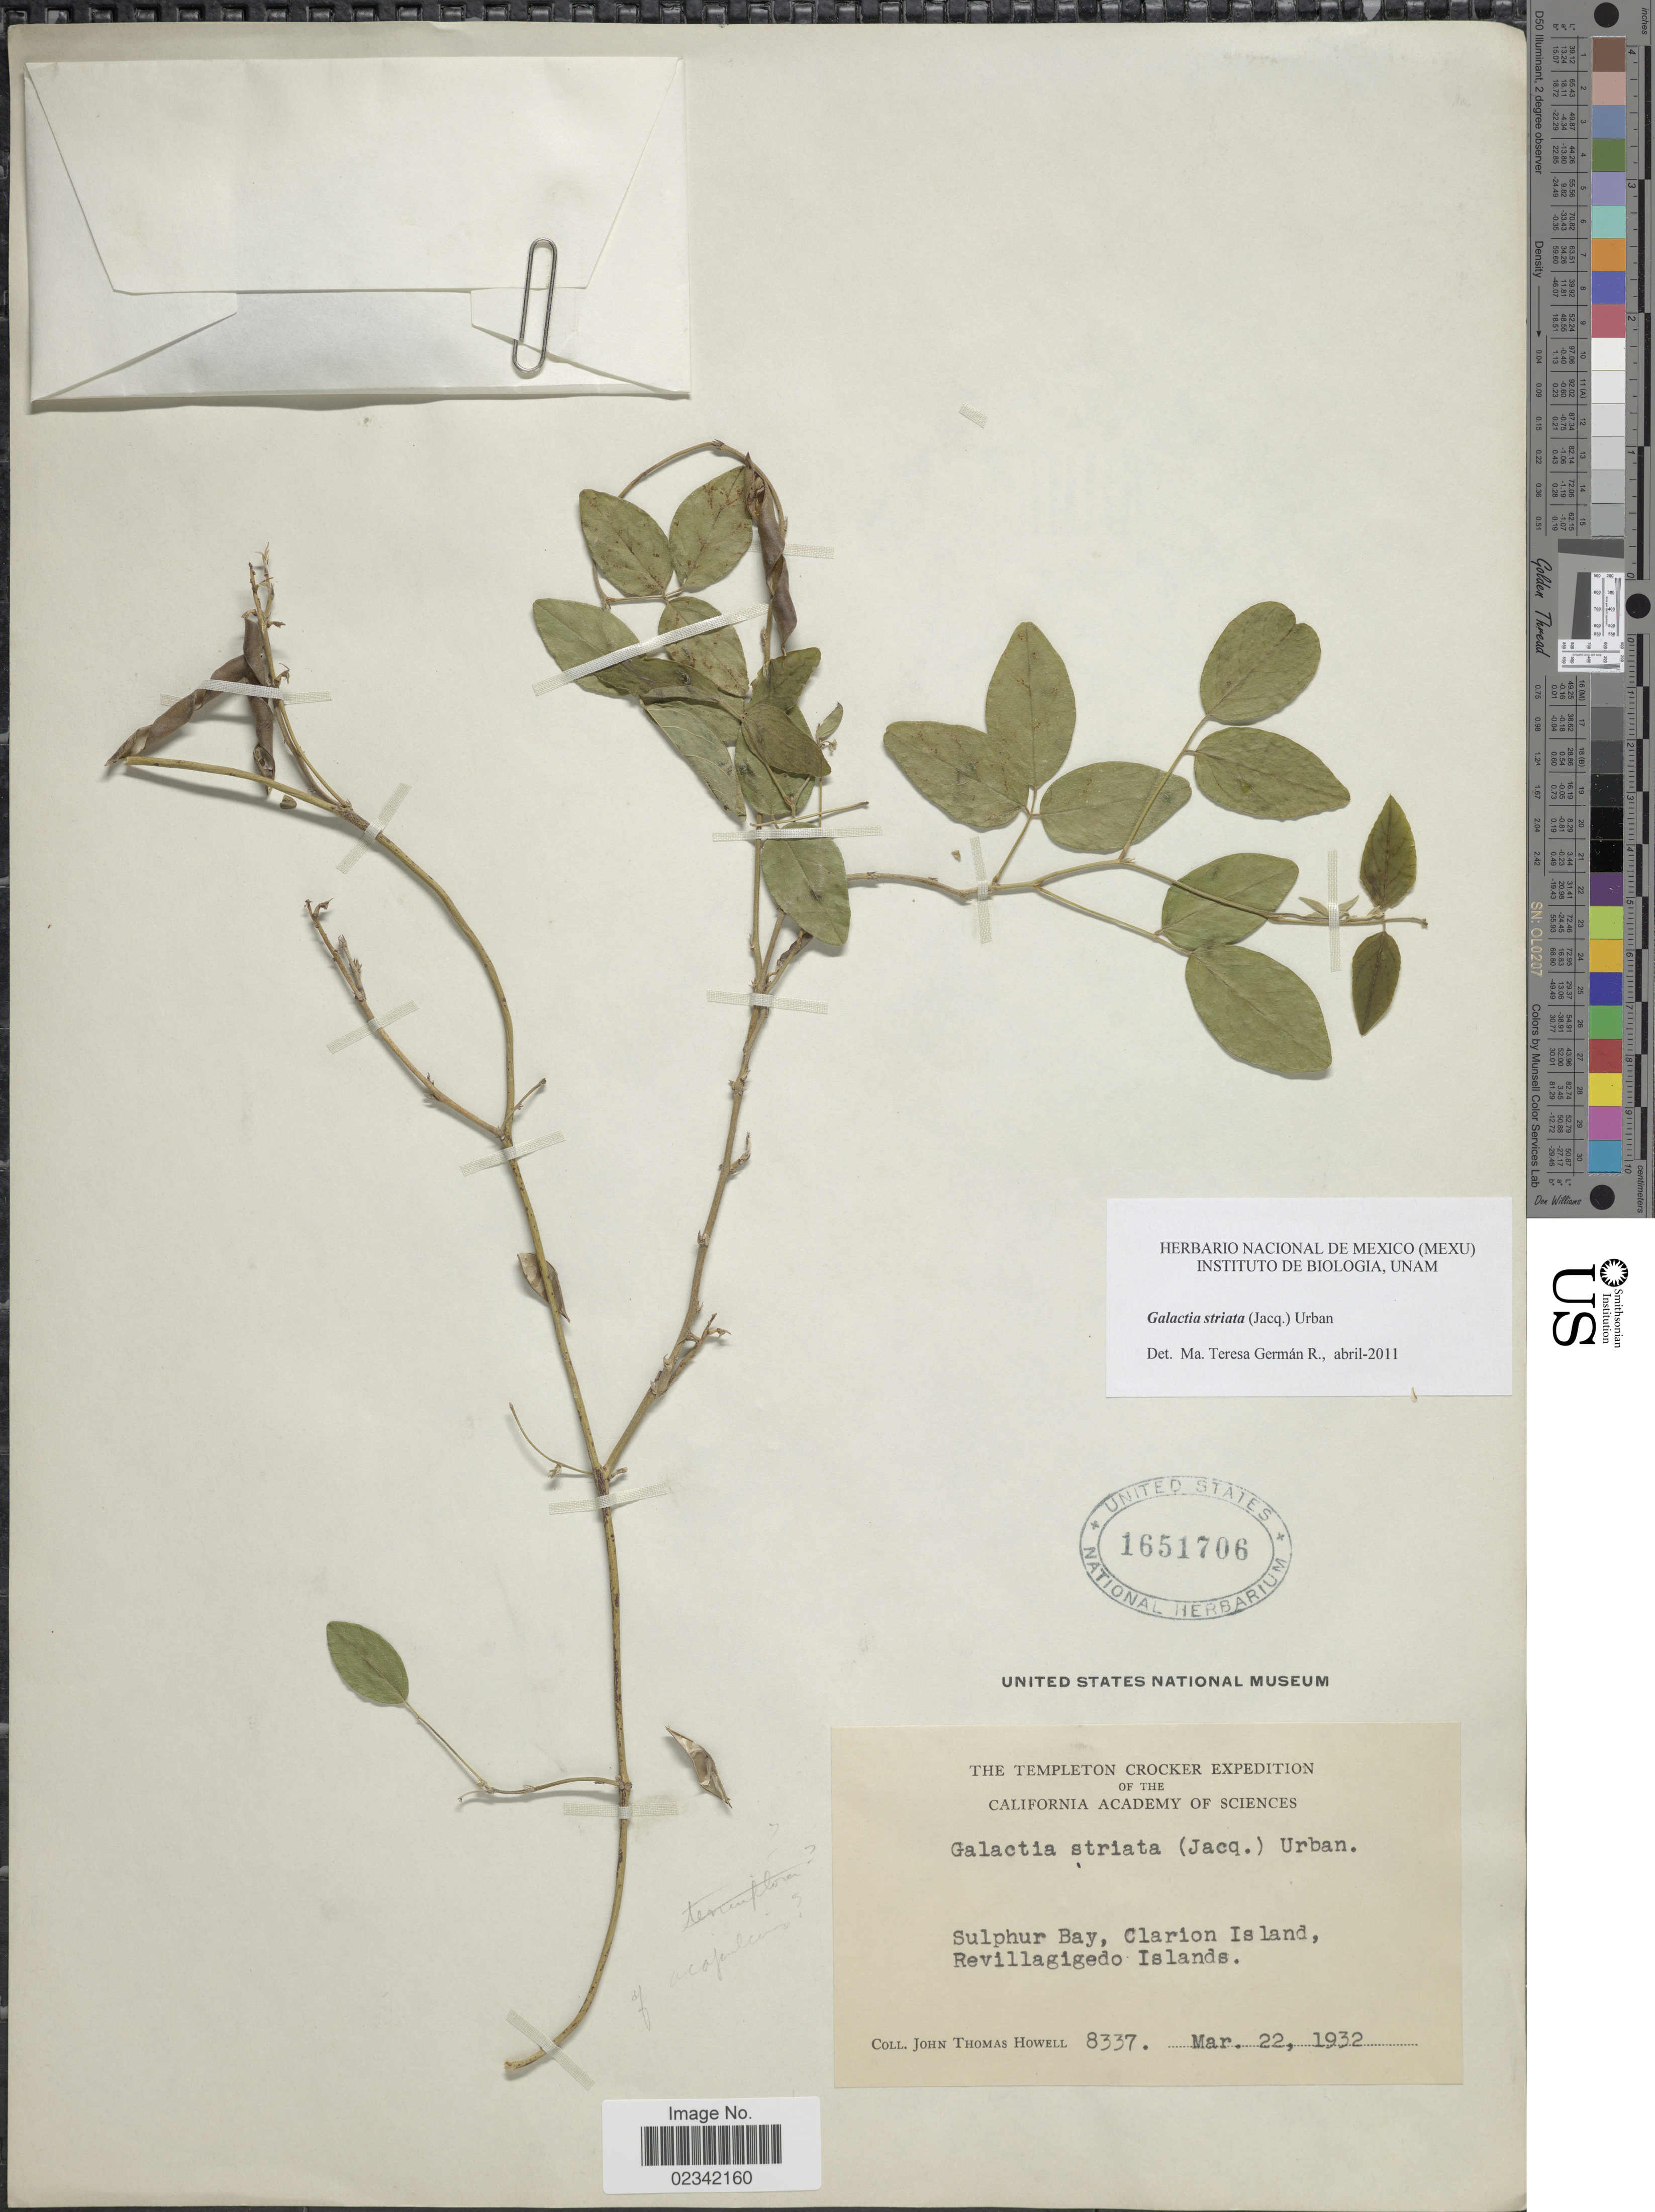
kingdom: Plantae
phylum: Tracheophyta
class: Magnoliopsida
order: Fabales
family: Fabaceae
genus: Galactia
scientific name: Galactia striata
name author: (Jacq.) Urb.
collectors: J. T. Howell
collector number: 8337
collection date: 1932-03-22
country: Mexico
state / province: Colima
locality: Sulphur Bay, Clarion Island, Revillagigedo Islands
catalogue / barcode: US 1651706